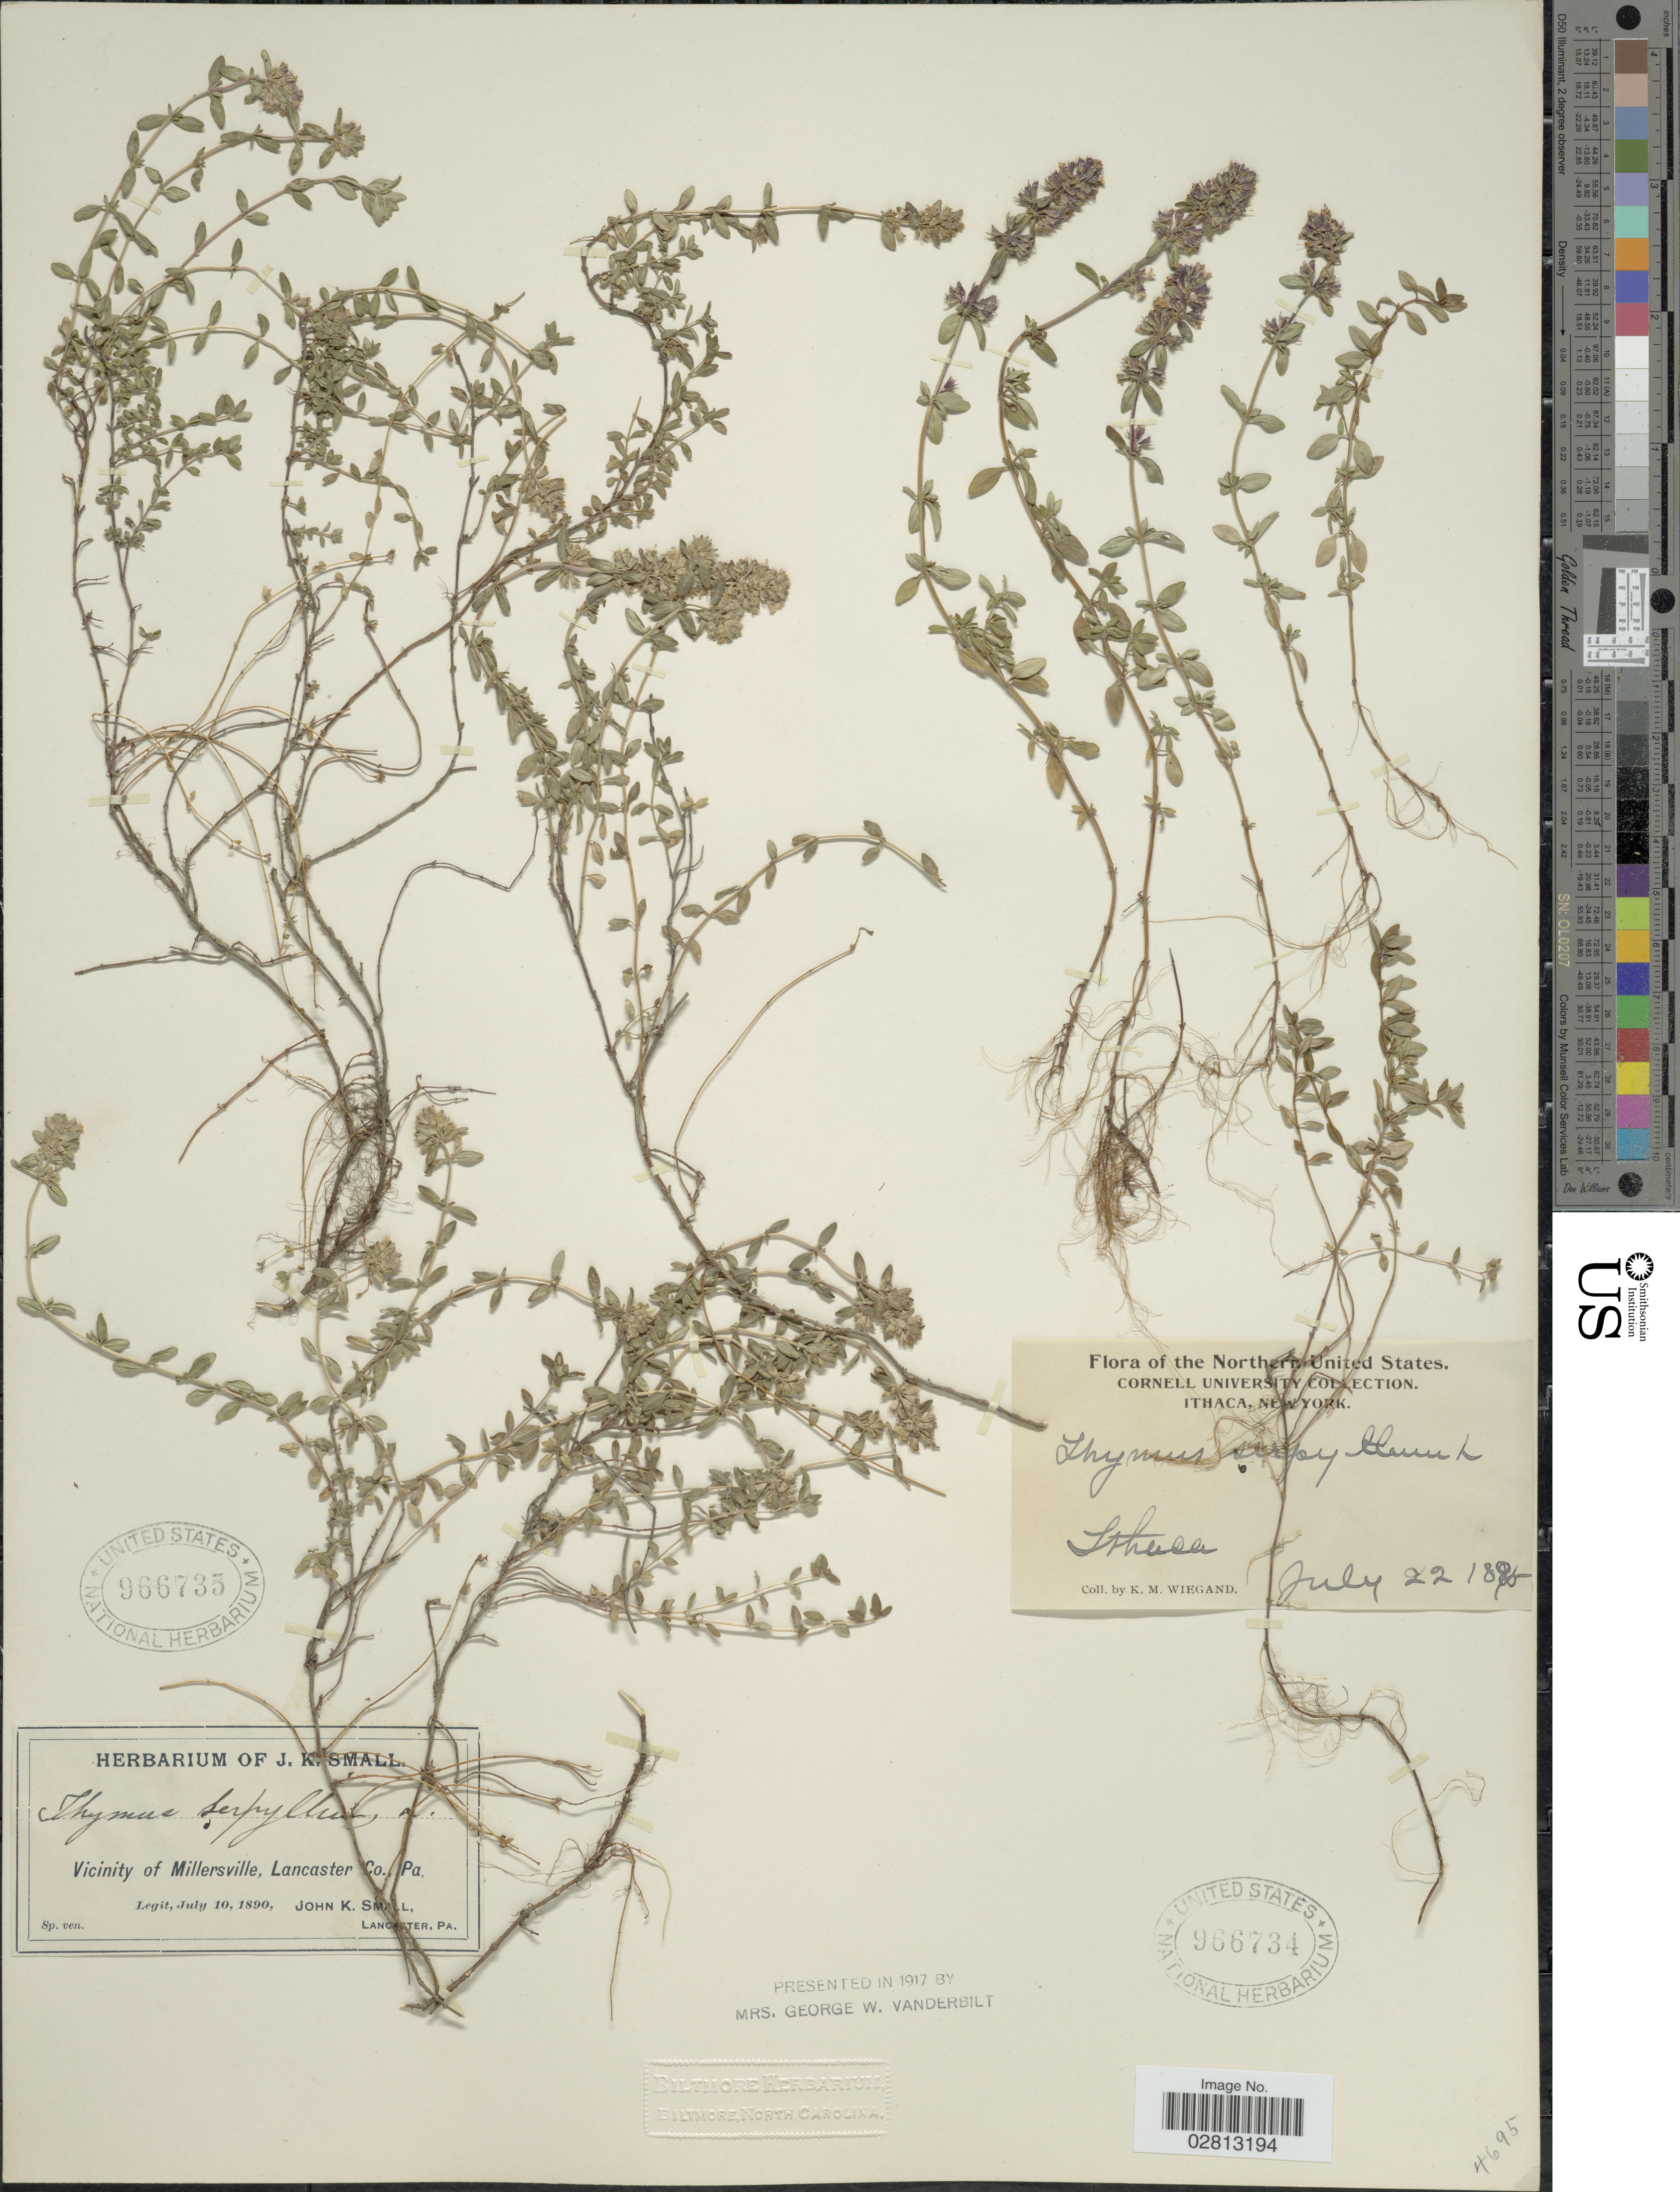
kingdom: Plantae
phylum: Tracheophyta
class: Magnoliopsida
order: Lamiales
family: Lamiaceae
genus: Thymus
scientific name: Thymus serpyllum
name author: L.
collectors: J. K. Small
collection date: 1890-07-10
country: United States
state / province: Pennsylvania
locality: Vicinity of Millersville, Lancaster Co.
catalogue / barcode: US 966735